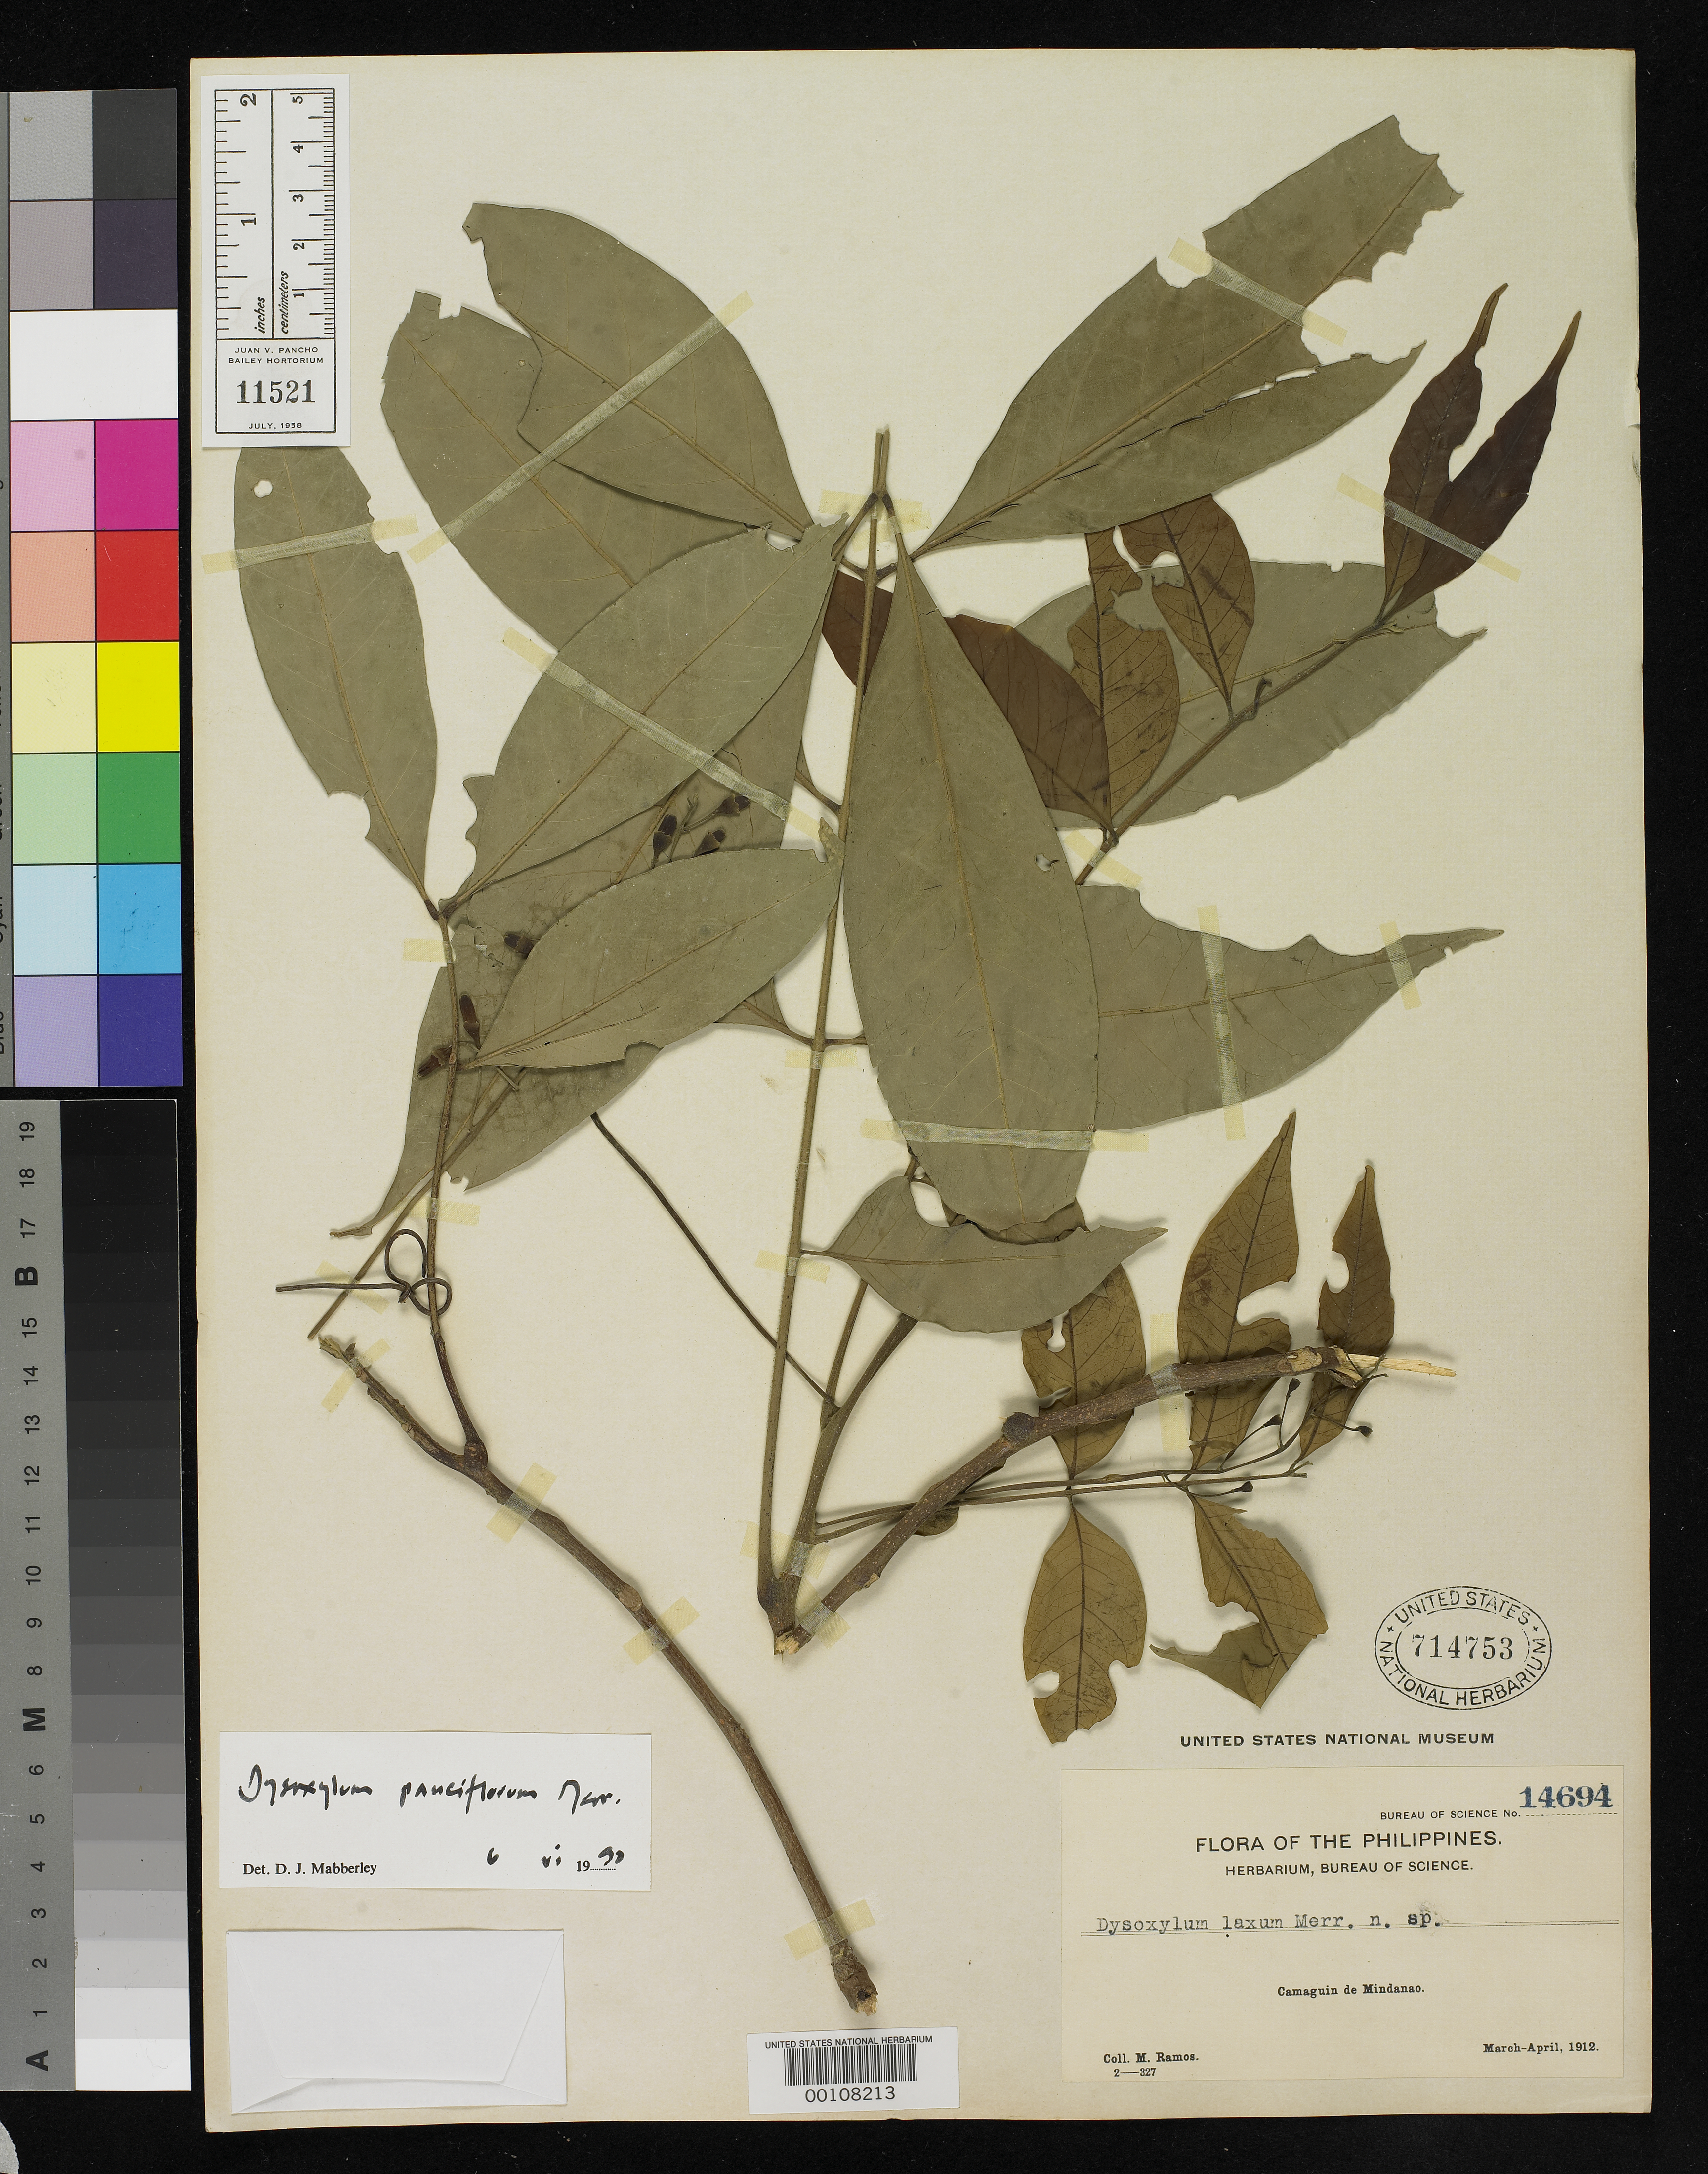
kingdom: Plantae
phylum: Tracheophyta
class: Magnoliopsida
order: Sapindales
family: Meliaceae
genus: Dysoxylum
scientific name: Dysoxylum laxum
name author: Merr.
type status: Isotype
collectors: M. Ramos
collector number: Bur. Sci. 14694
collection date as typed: Mar 1912 to -- Apr 1912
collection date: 1912-03/1912-04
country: Philippines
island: Mindanao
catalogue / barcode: US 714753